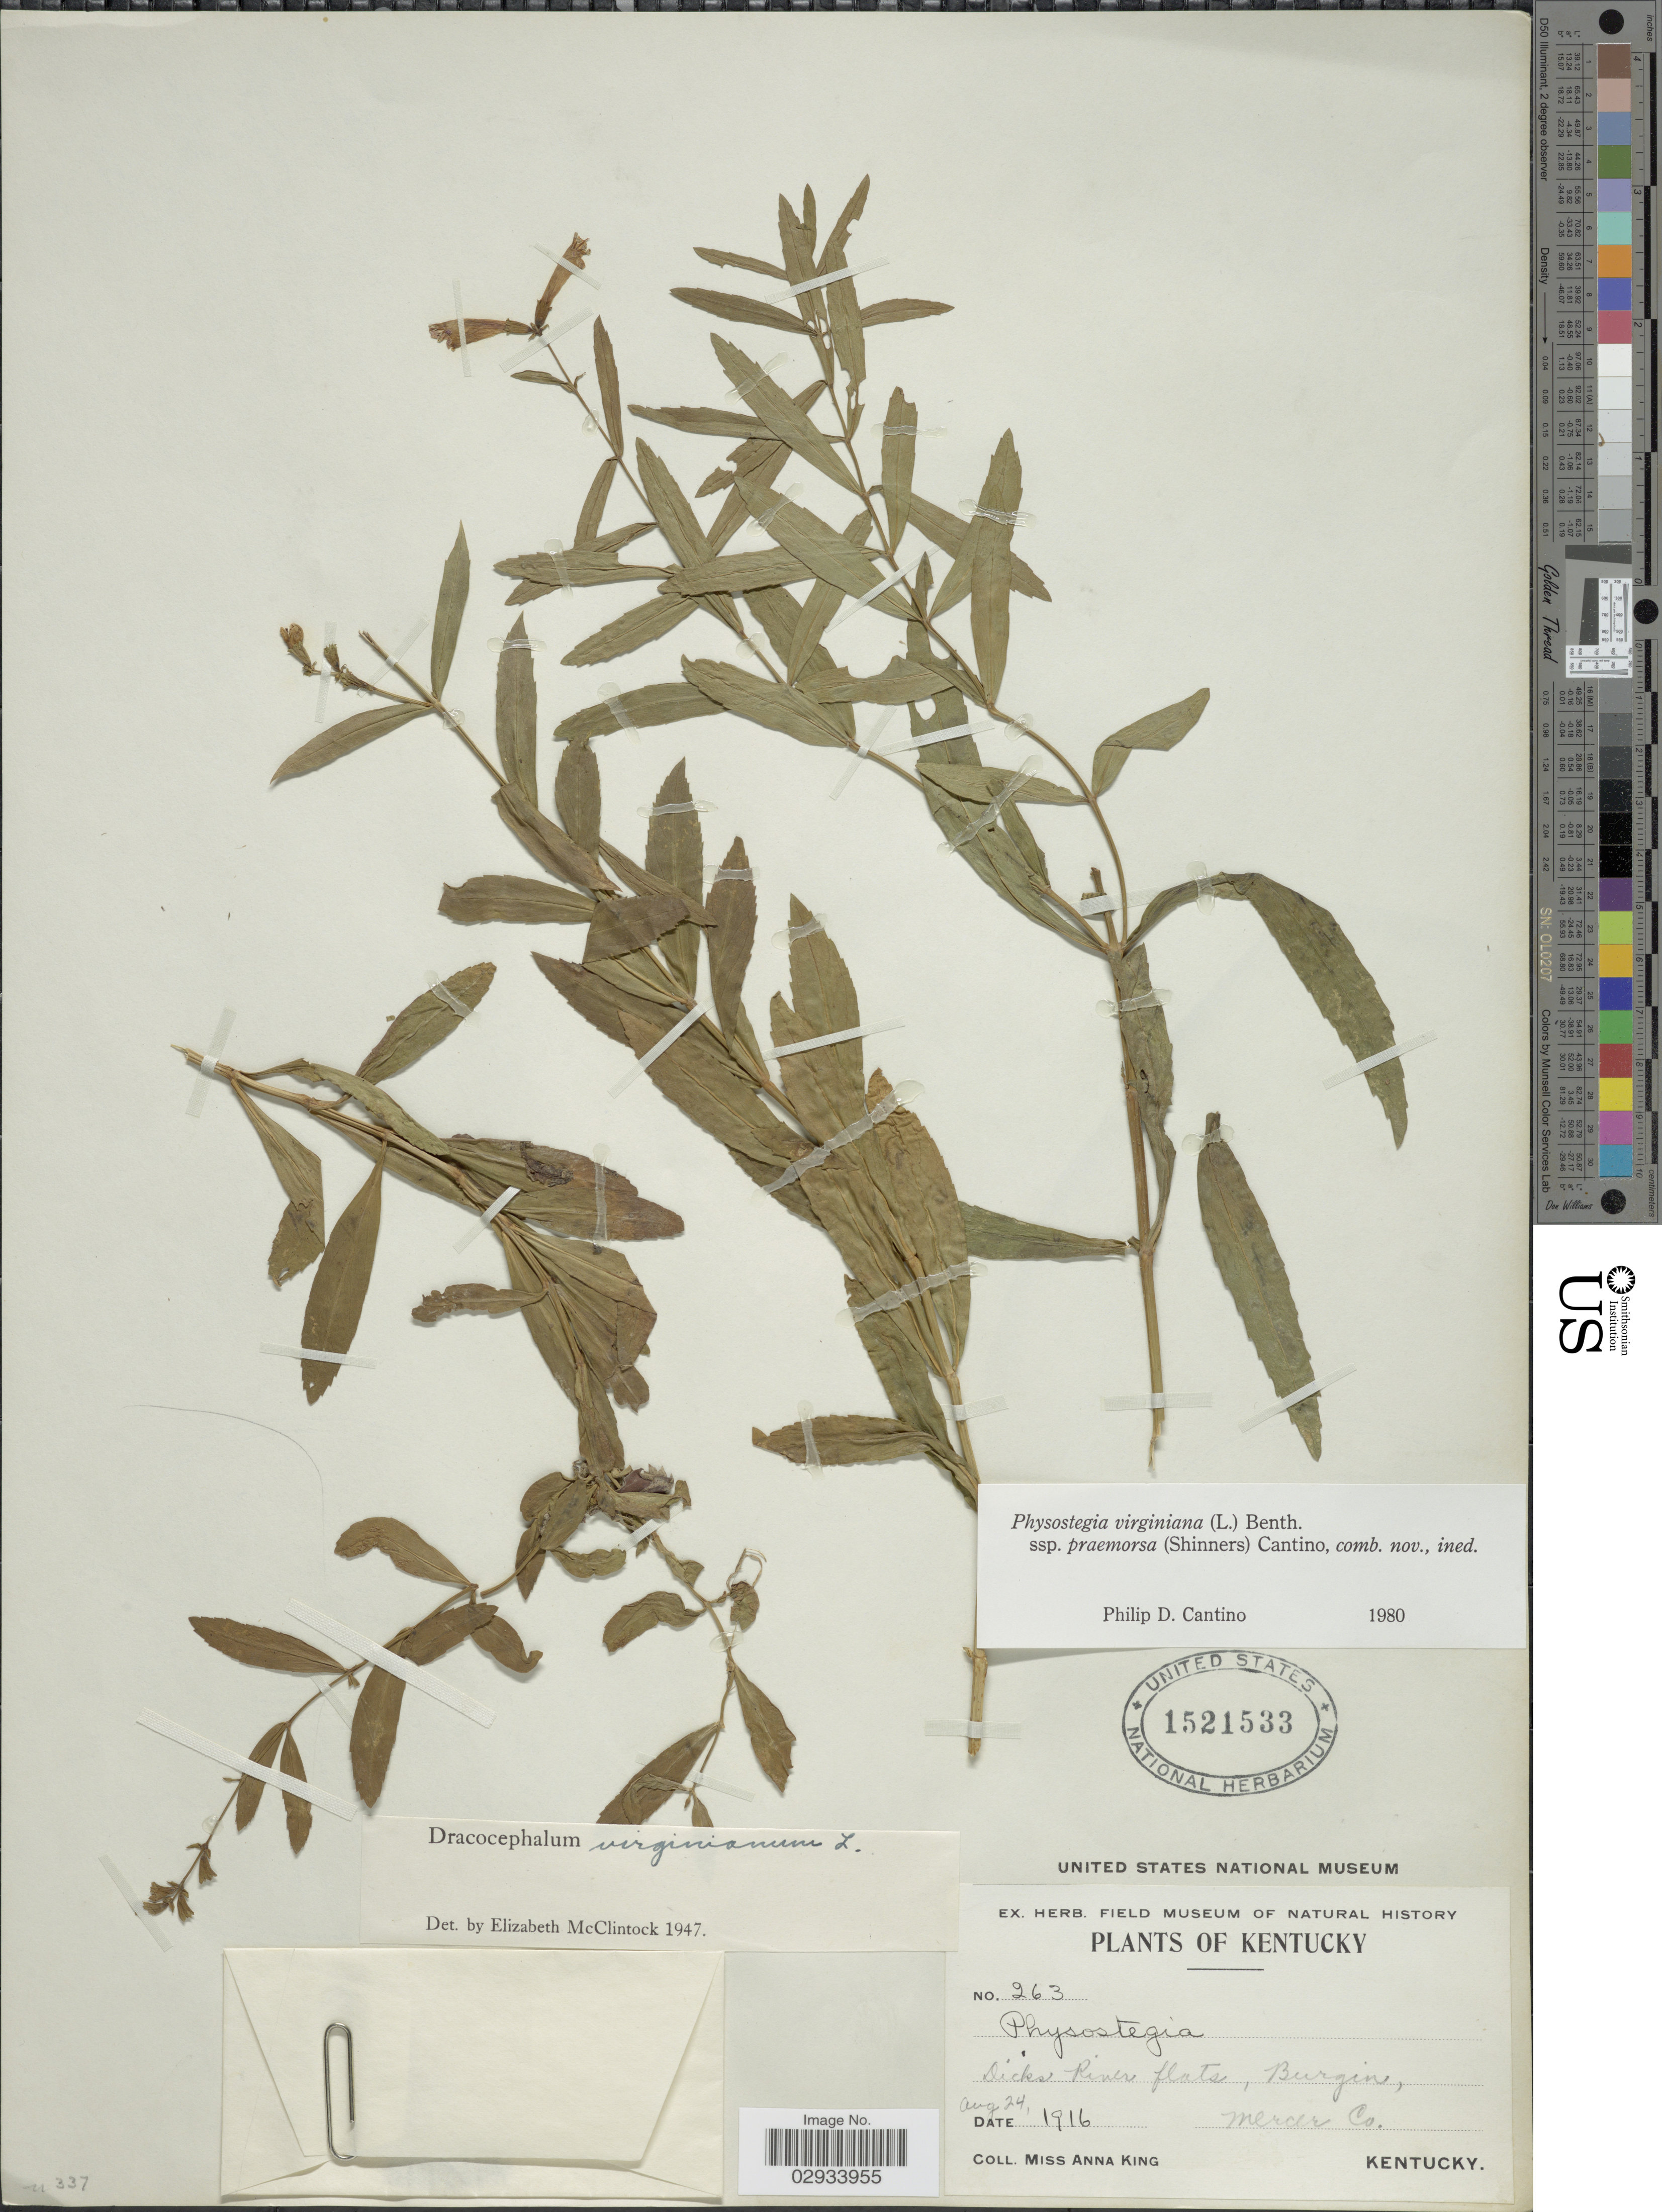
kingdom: Plantae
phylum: Tracheophyta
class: Magnoliopsida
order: Lamiales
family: Lamiaceae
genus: Physostegia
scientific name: Physostegia virginiana subsp. praemorsa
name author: (Shinners) P.D. Cantino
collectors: A. King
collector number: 263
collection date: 1916-08-24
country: United States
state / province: Kentucky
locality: Dicks River flats, Burgin, Mercer Co.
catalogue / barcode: US 1521533